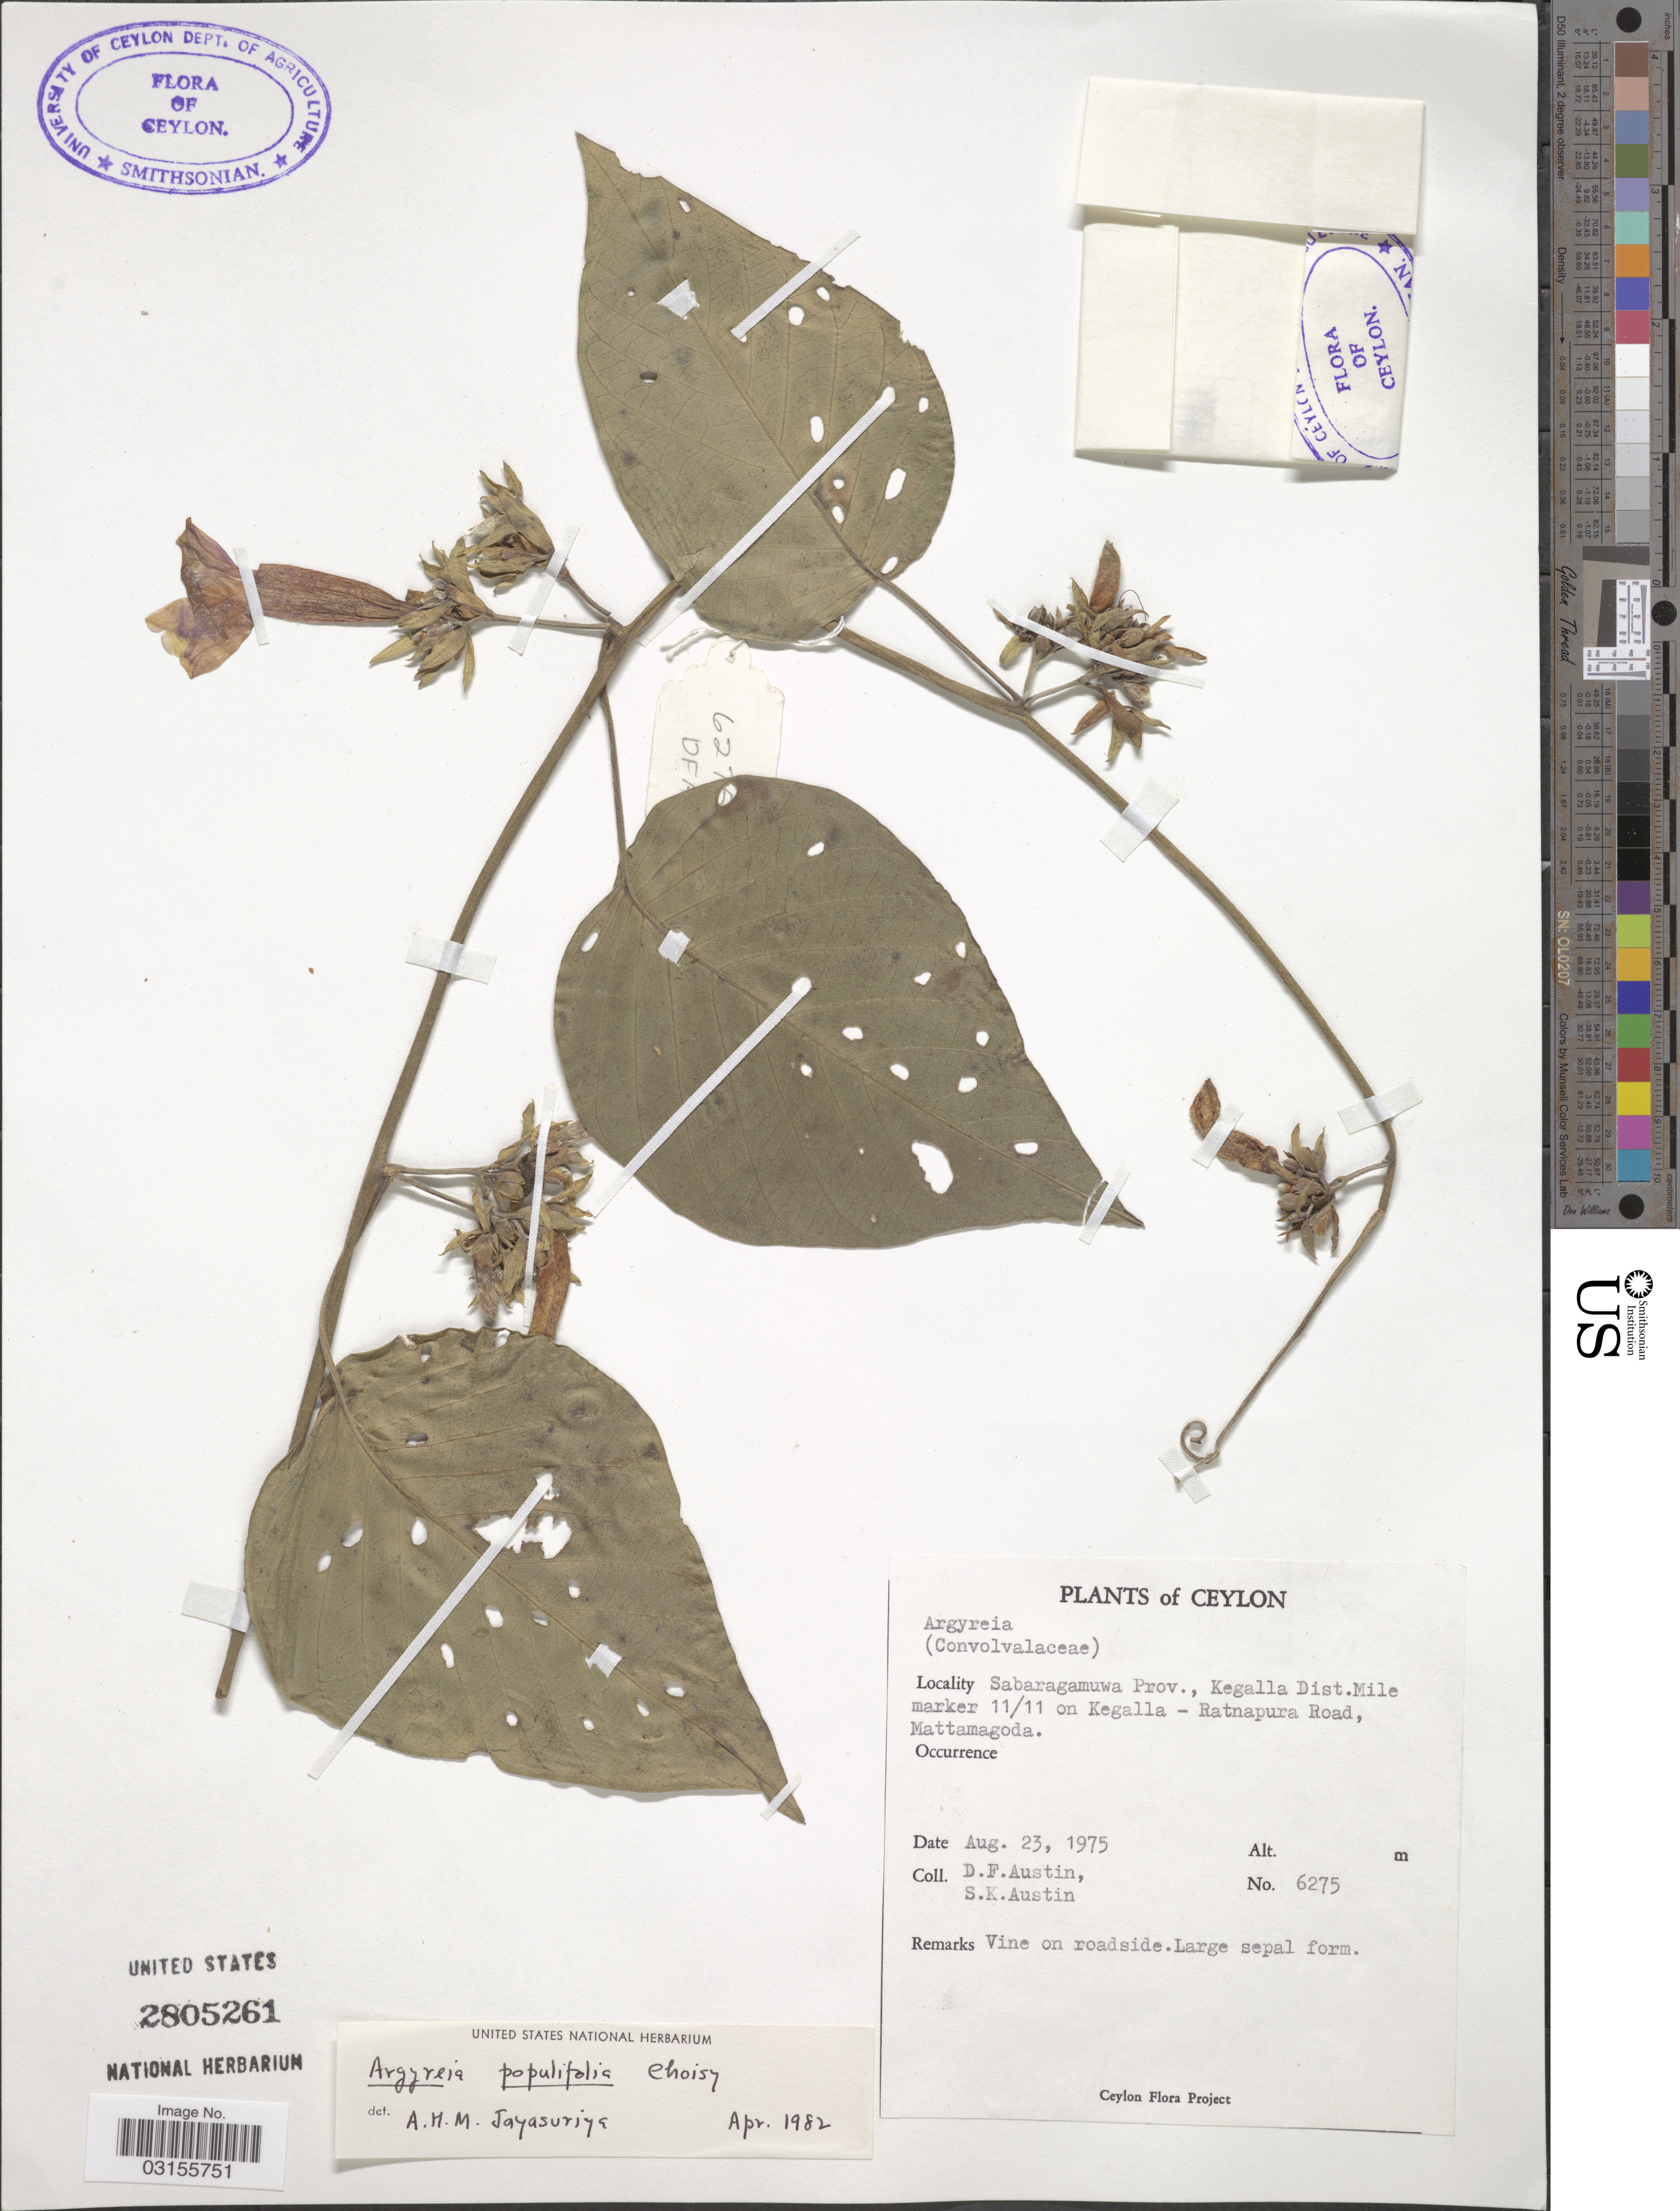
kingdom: Plantae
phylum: Tracheophyta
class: Magnoliopsida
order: Solanales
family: Convolvulaceae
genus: Argyreia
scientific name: Argyreia populifolia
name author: Choisy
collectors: D. Austin & S. Austin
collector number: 6275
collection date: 1975-08-23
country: Sri Lanka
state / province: Sabaragamuwa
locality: Ceylon. Kegalla Dist. Mile marker 11/11 on Kegalla - Ratnapura Road, Mattamagoda.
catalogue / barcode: US 2805261